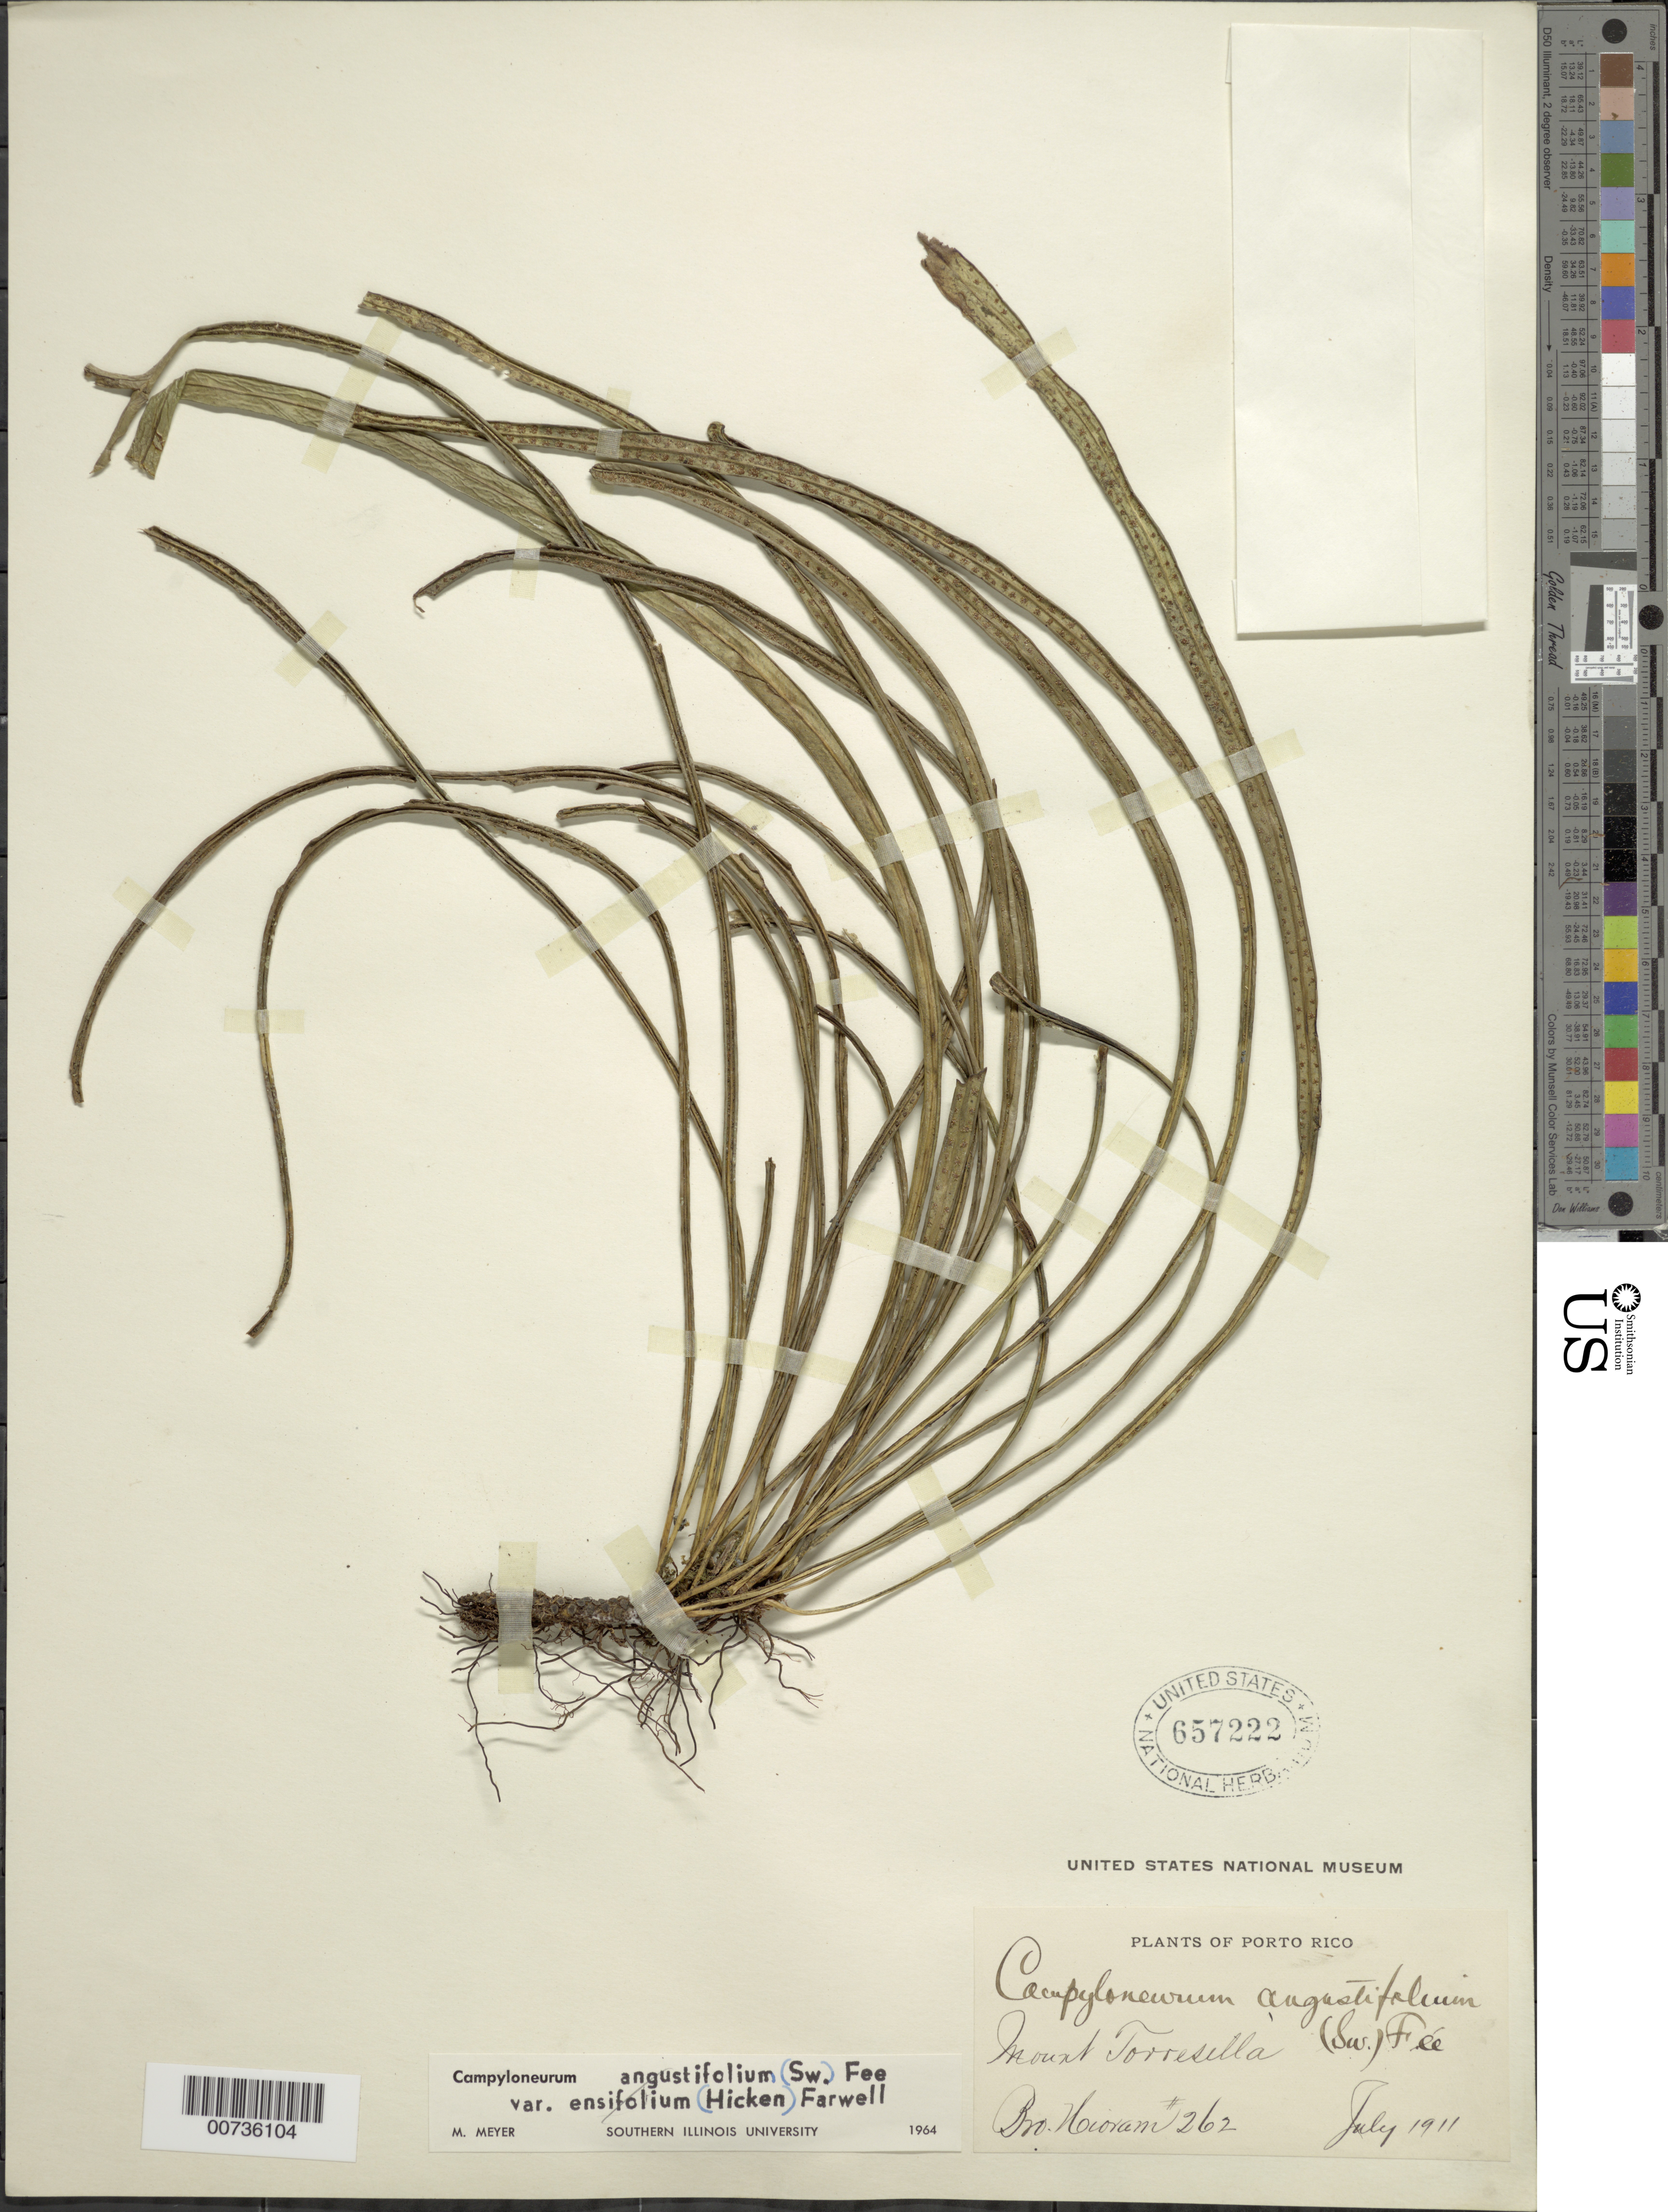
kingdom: Plantae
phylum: Tracheophyta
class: Polypodiopsida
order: Polypodiales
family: Polypodiaceae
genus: Campyloneurum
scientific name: Campyloneurum angustifolium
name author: (Sw.) Fée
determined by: Meyer, M.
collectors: Bro. Hioram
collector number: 262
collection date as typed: Jul 1911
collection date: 1911-07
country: Puerto Rico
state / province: Barranquitas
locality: Mount Torresilla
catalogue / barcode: US 657222